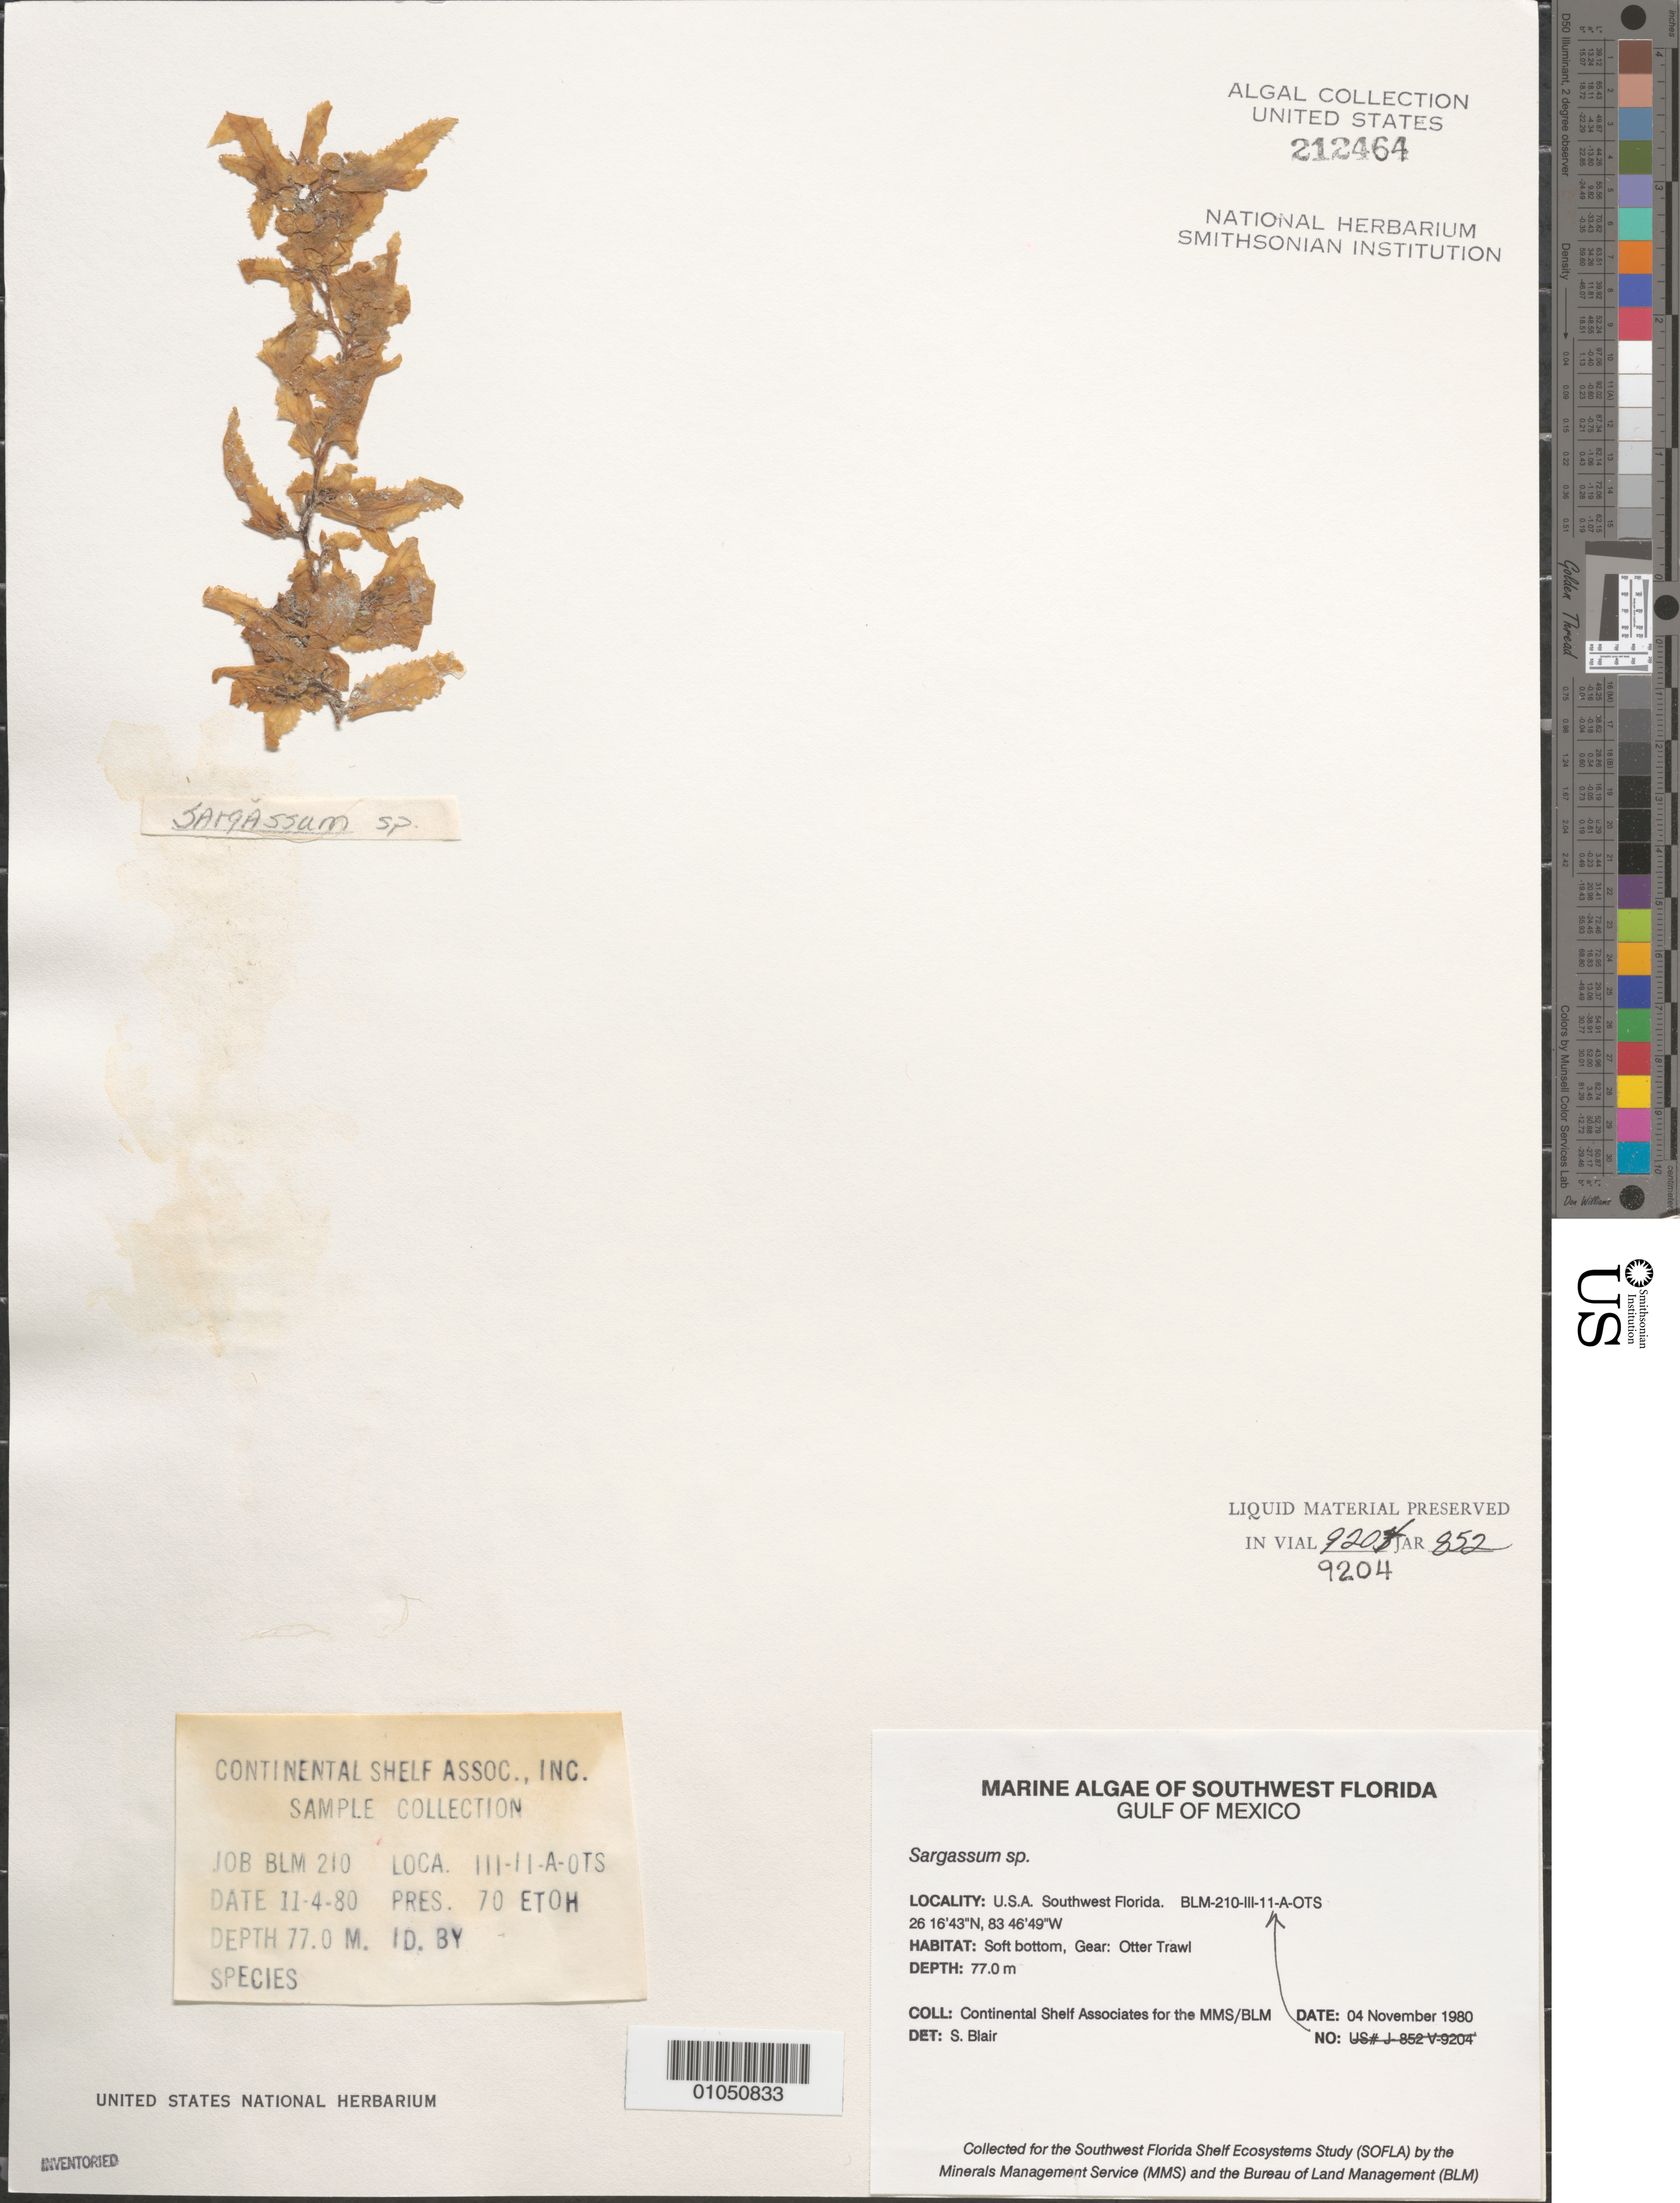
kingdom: Chromista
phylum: Ochrophyta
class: Phaeophyceae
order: Fucales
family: Sargassaceae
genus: Sargassum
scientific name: Sargassum sp.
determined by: Blair, S. M.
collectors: Continental Shelf Associates for the MMS/BLM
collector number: BLM-210-III-11-A-OTS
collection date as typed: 04 Nov 1980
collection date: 1980-11-04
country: United States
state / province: Florida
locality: Gulf of Mexico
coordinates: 26 16'43"N, 83 46'49"W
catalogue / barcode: US 212464